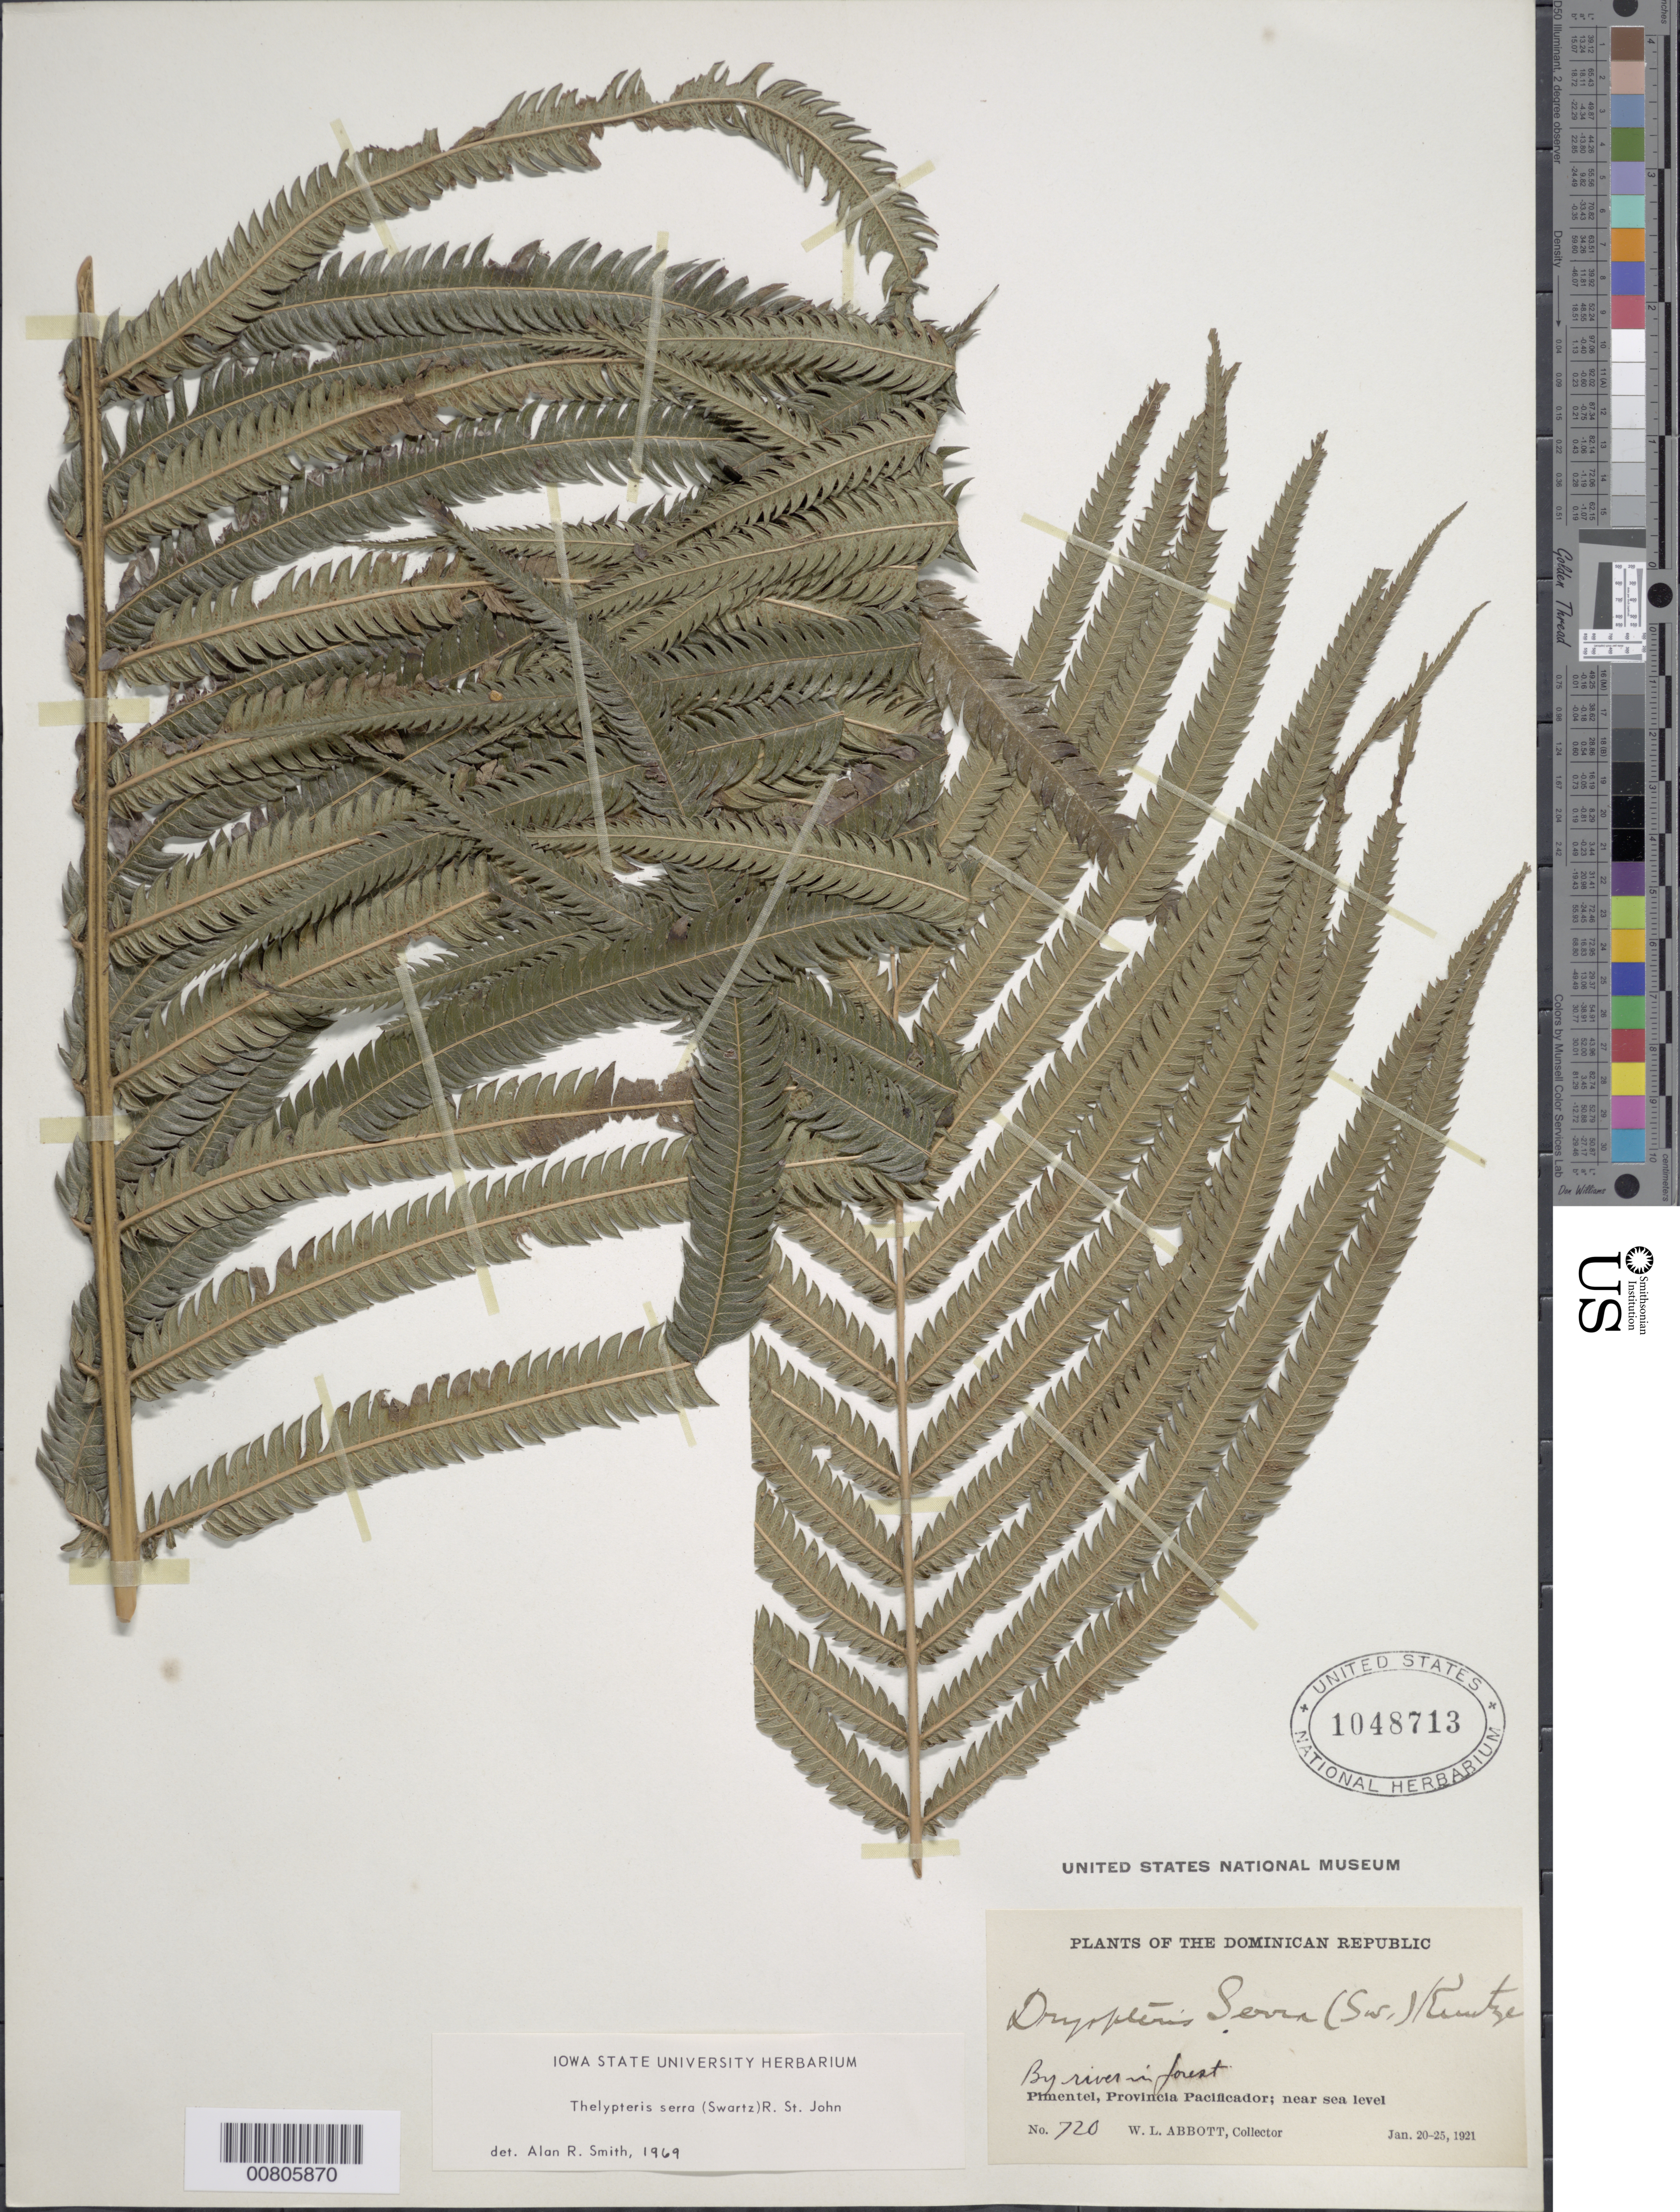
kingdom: Plantae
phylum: Tracheophyta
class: Polypodiopsida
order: Polypodiales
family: Thelypteridaceae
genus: Christella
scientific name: Christella serra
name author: (Sw.) Holttum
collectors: W. L. Abbott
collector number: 720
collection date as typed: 20 Jan 1921 to 25 Jan 1921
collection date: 1921-01-20/1921-01-25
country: Dominican Republic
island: Hispaniola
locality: Prov. Pacificador, Pimentel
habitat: Forest, by river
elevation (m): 0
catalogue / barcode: US 1048713